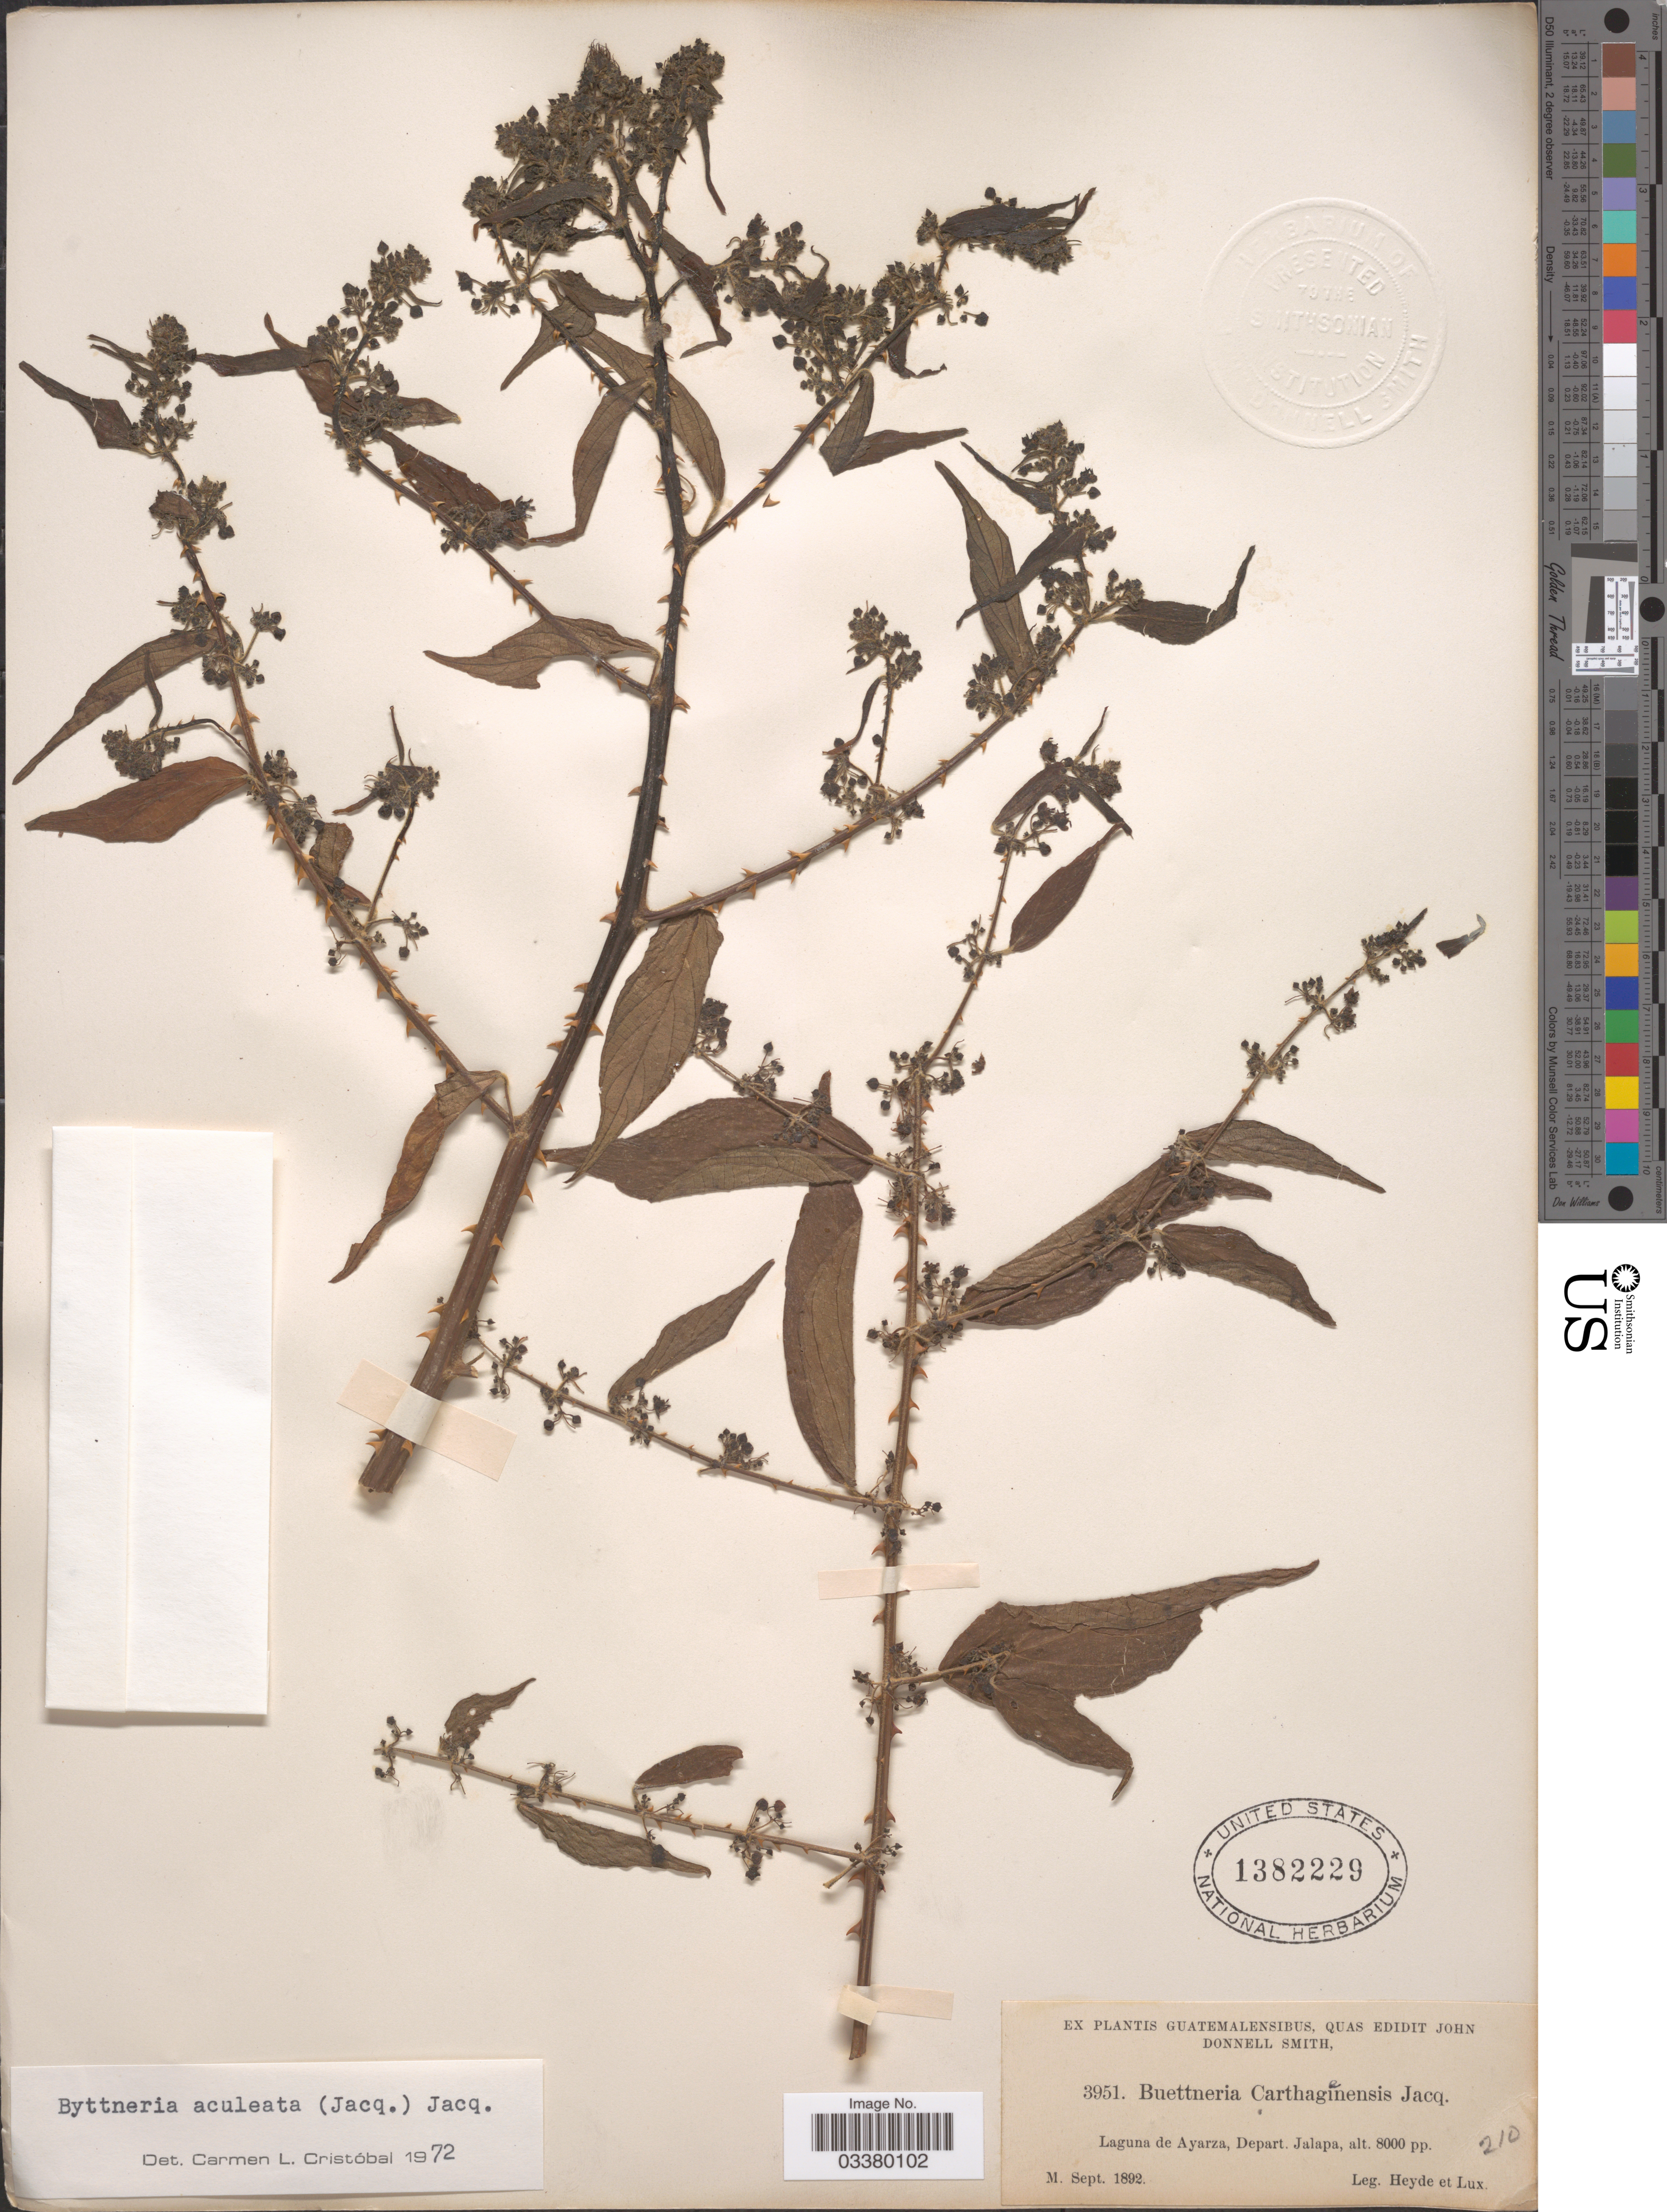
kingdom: Plantae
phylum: Tracheophyta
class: Magnoliopsida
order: Malvales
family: Malvaceae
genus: Byttneria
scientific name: Byttneria aculeata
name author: (Jacq.) Jacq.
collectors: Heyde & Lux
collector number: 3951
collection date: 1892-09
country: Guatemala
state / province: Jalapa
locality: Laguna de Ayarza, Depart. Jalapa.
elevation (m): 2438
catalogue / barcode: US 1382229